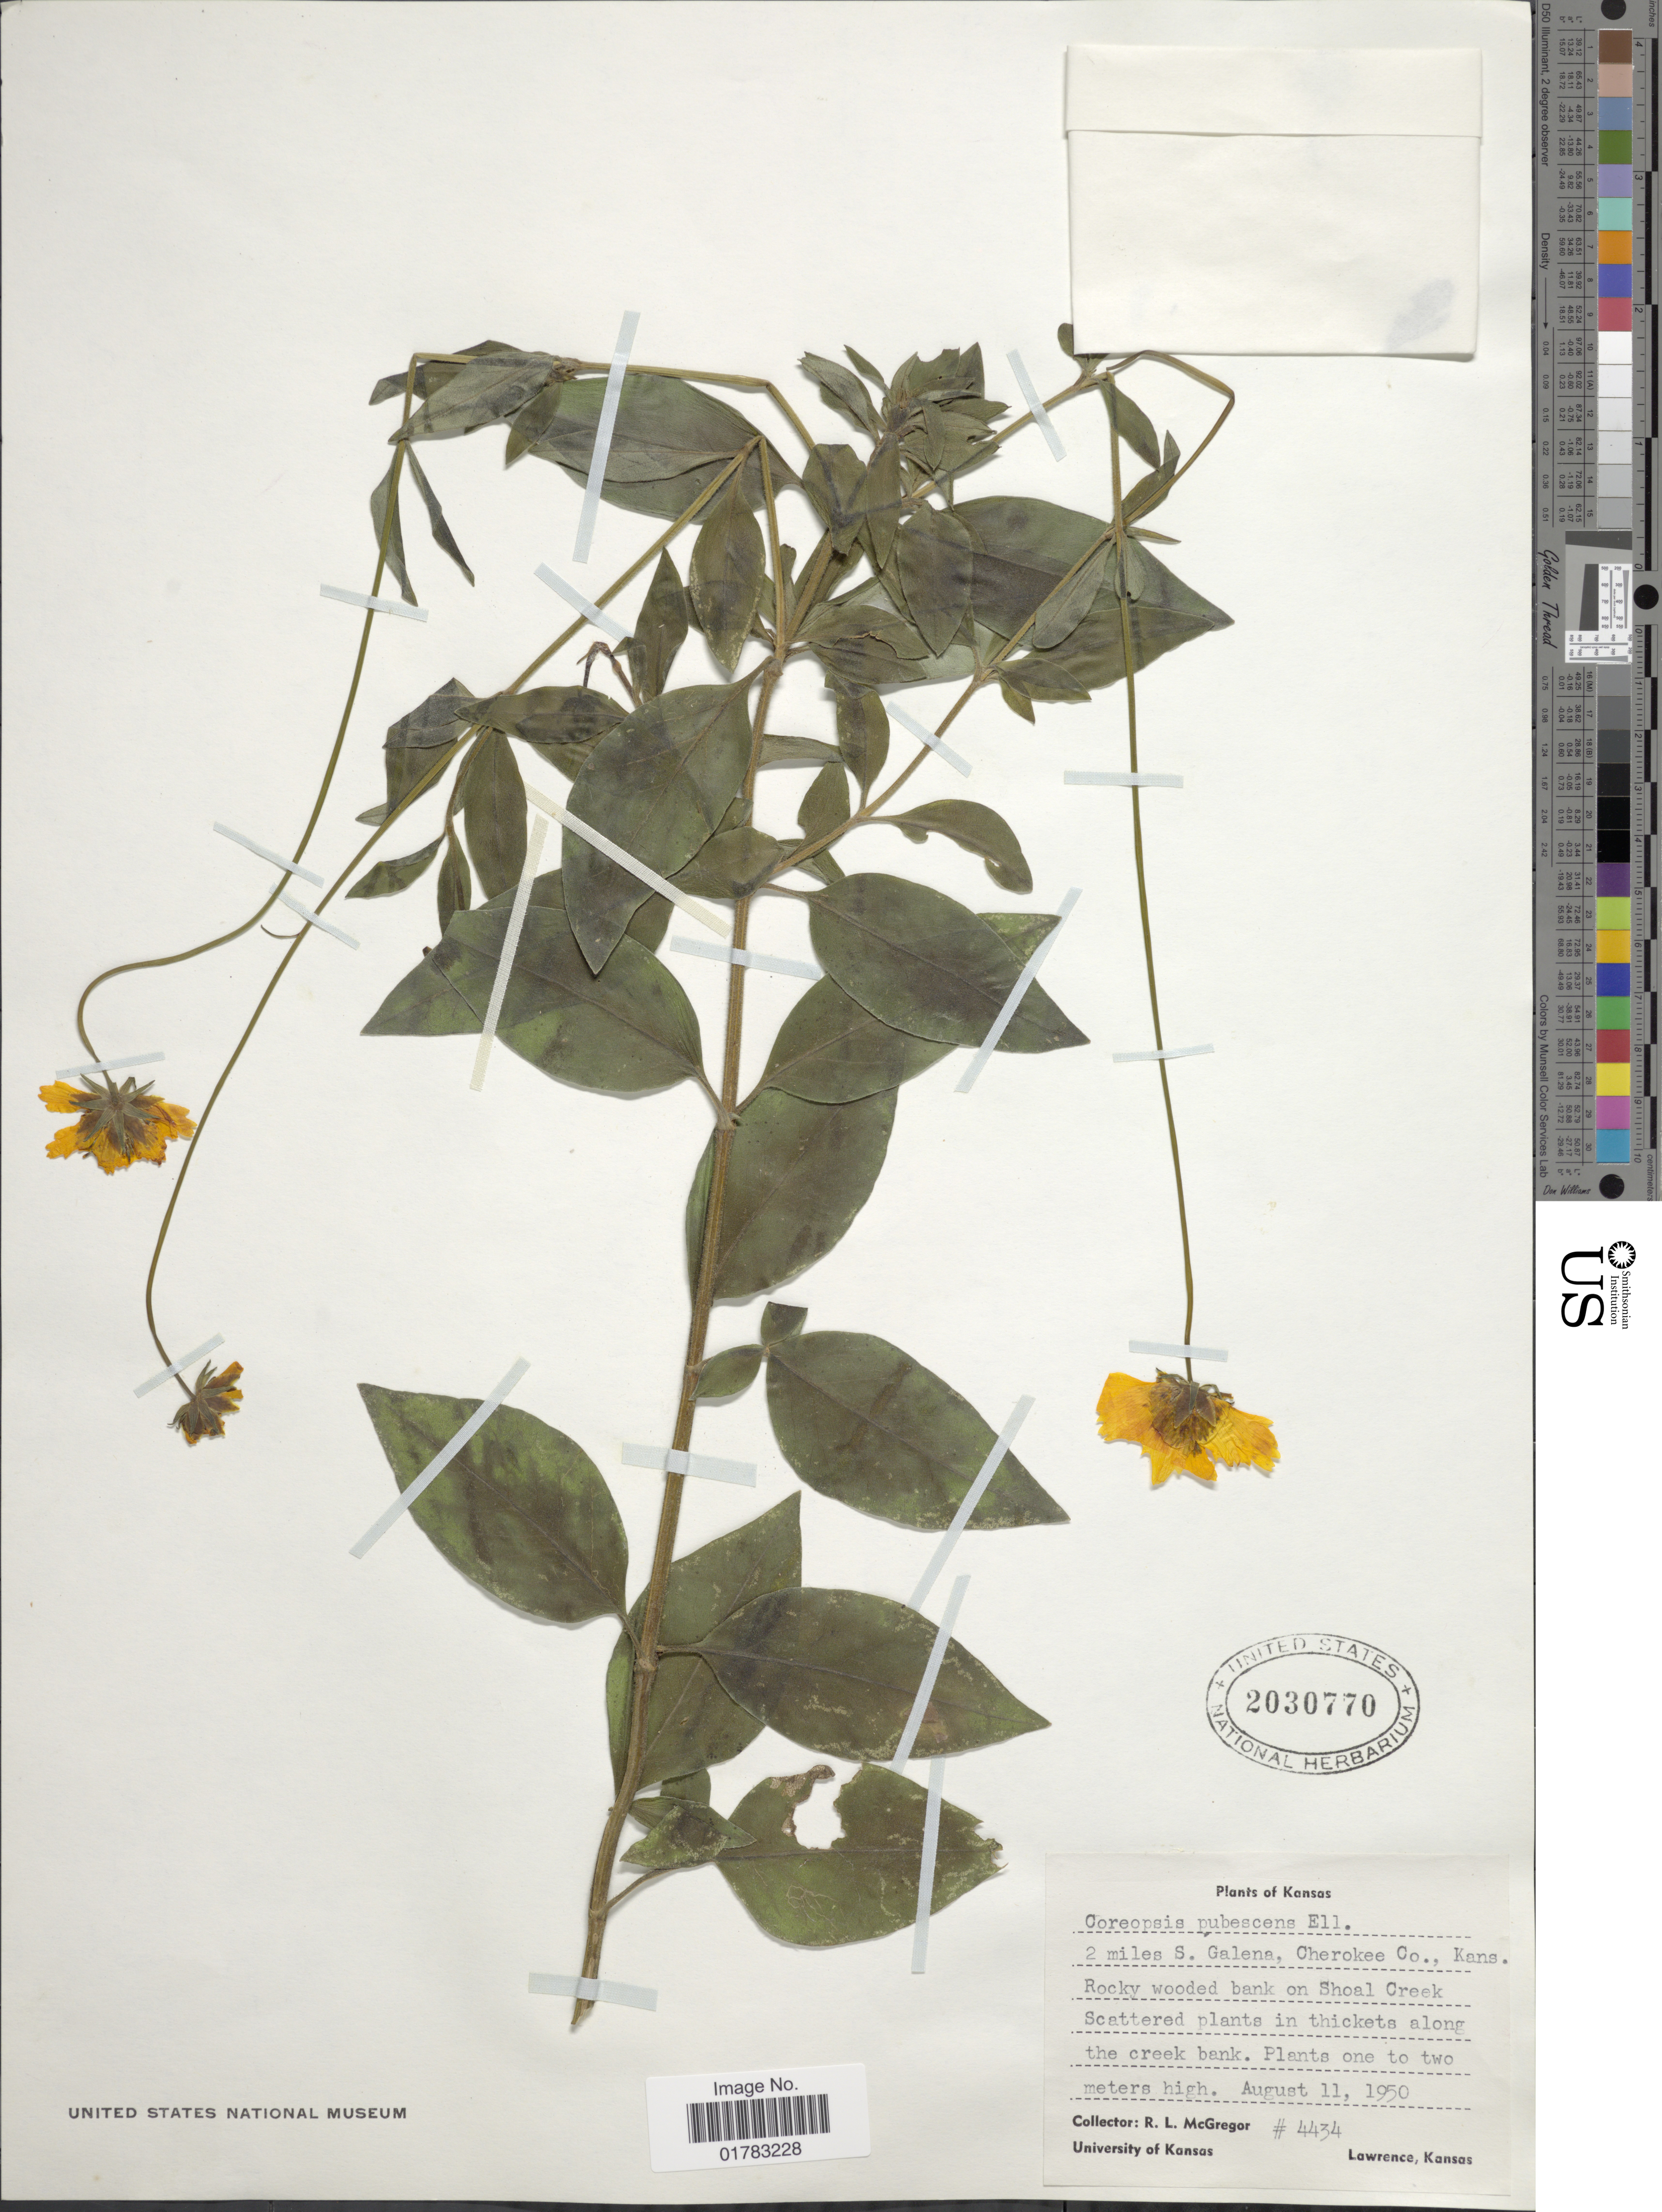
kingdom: Plantae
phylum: Tracheophyta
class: Magnoliopsida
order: Asterales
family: Asteraceae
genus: Coreopsis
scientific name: Coreopsis pubescens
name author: Elliott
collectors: R. McGregor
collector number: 4434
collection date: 1950-08-11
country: United States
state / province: Kansas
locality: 2 miles S. Galena, Cherokee Co., rocky wooded bank on Shoal Creek, scattered plants in thickets along the creek bank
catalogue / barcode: US 2030770